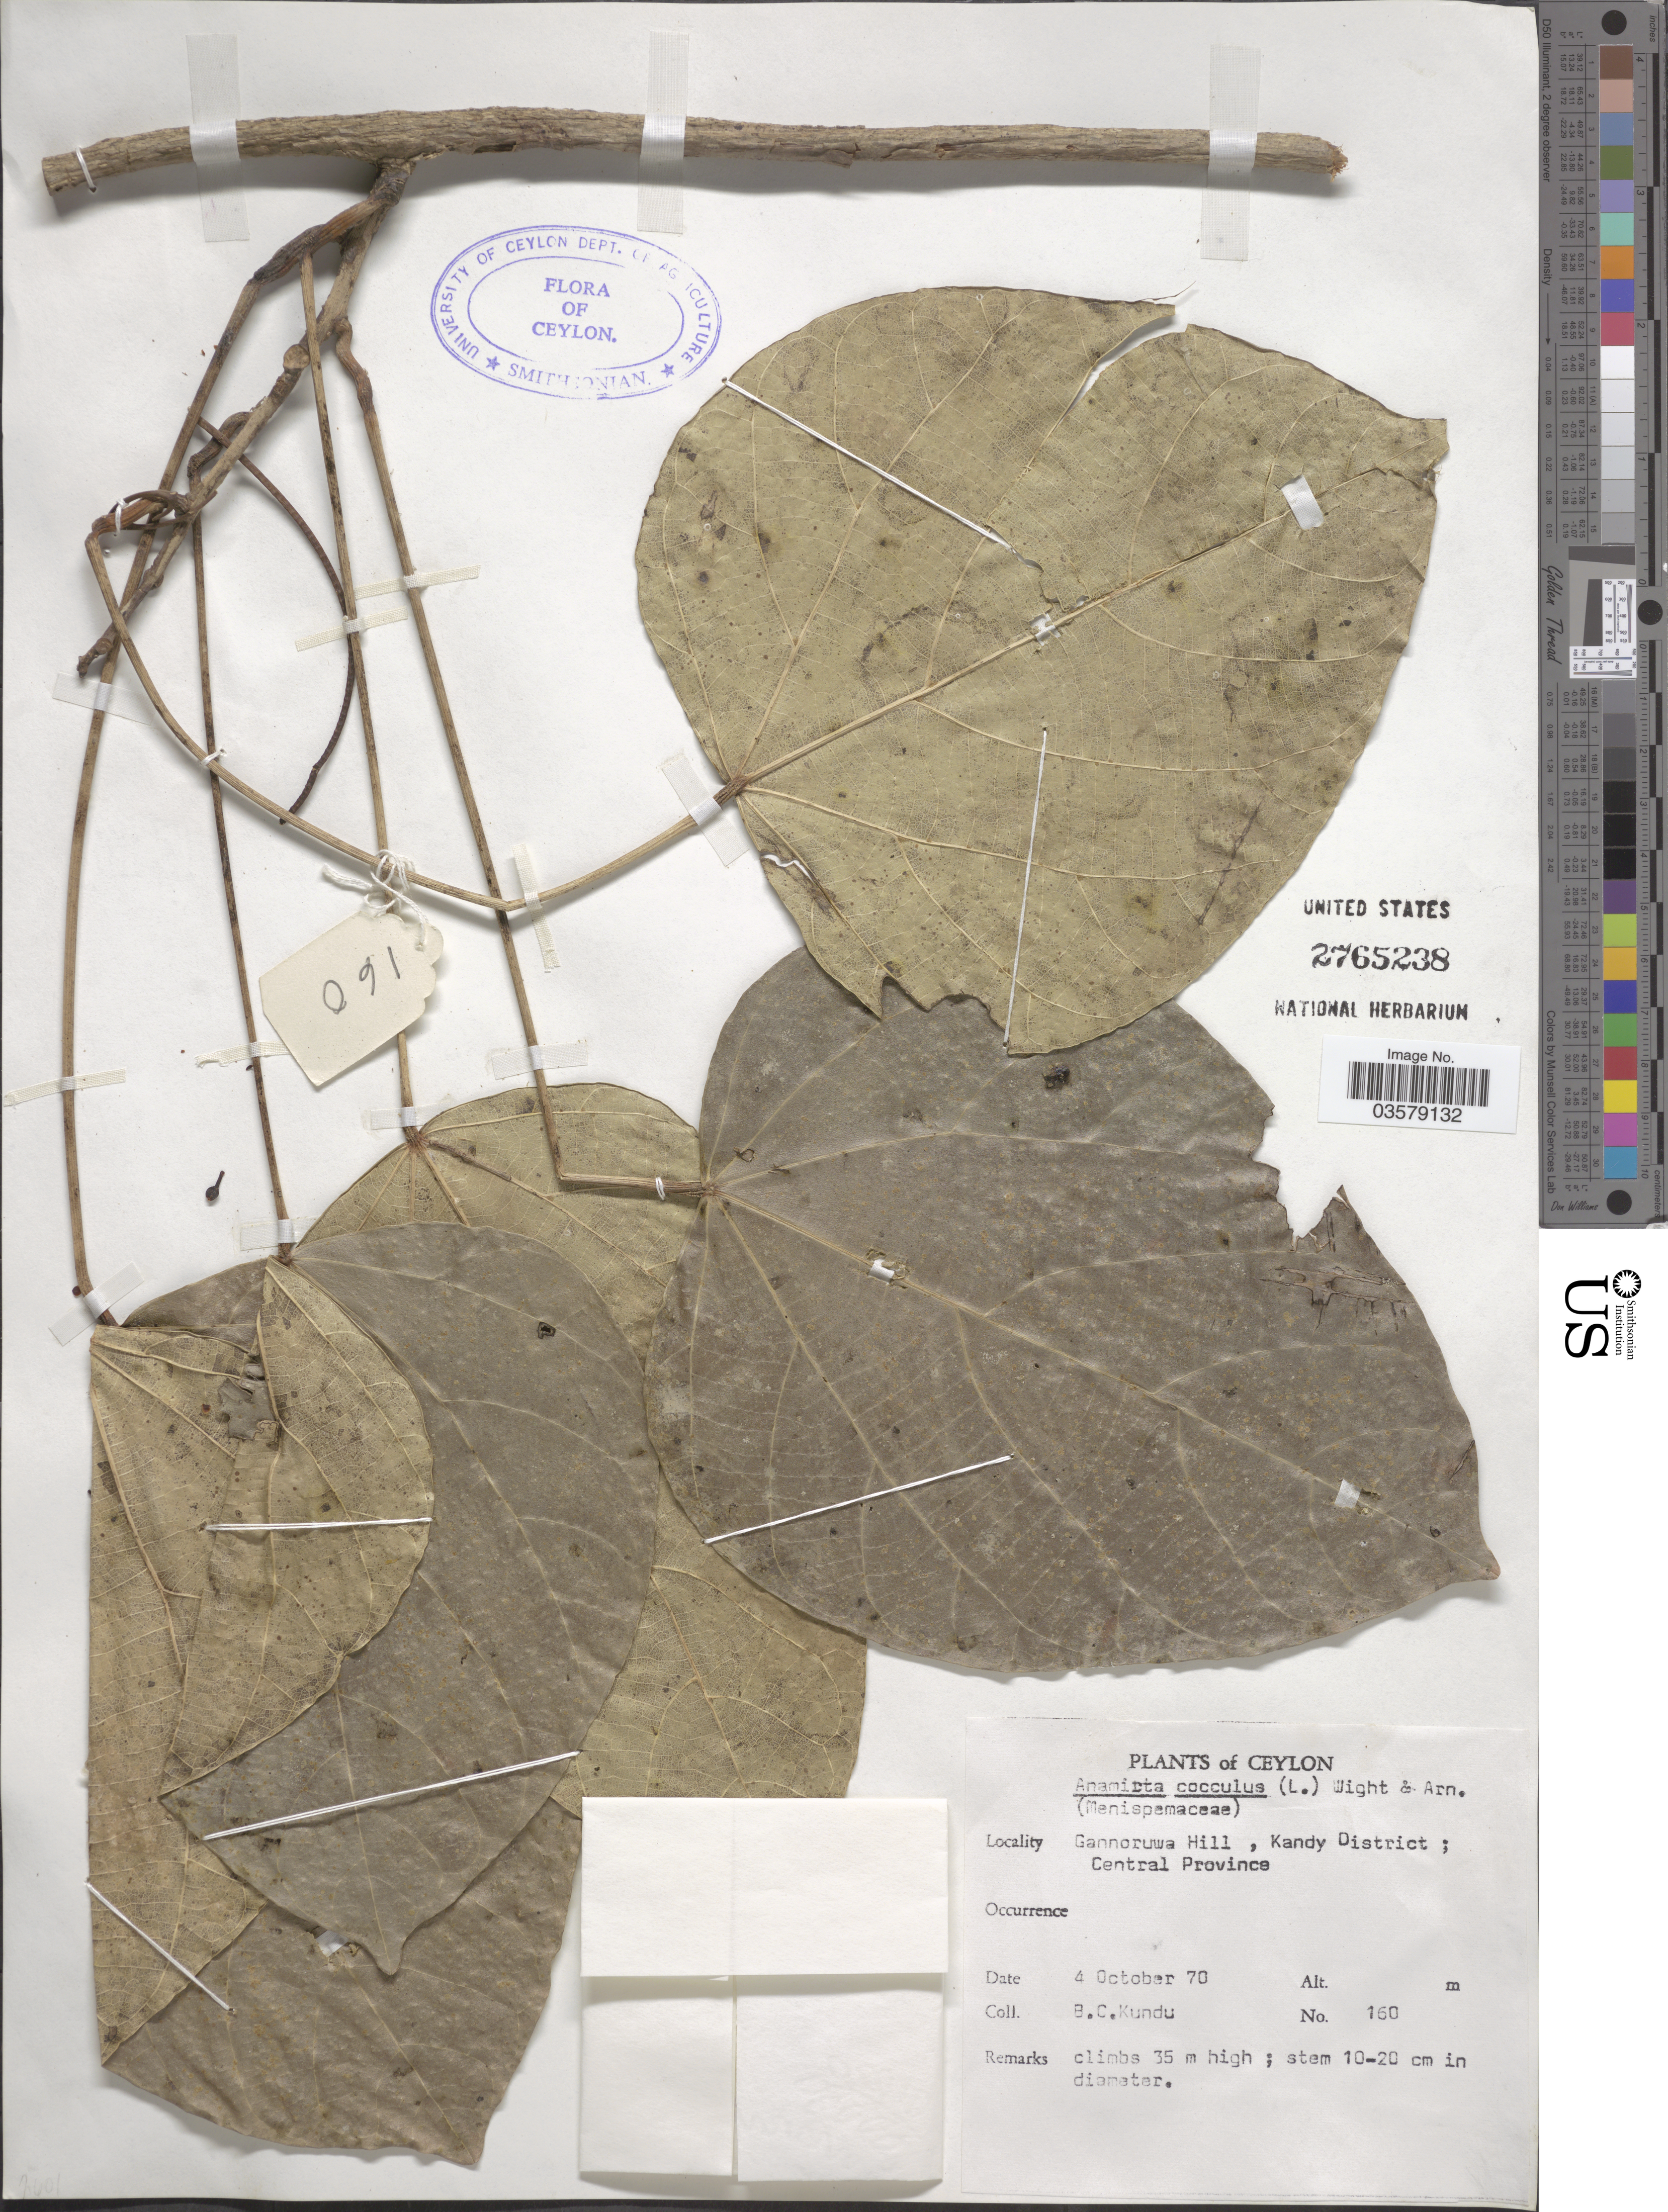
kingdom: Plantae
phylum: Tracheophyta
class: Magnoliopsida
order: Ranunculales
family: Menispermaceae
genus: Anamirta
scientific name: Anamirta cocculus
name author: (L.) Wight & Arn.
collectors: B. C. Kundu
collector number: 160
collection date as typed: Transcribed d/m/y: 4/10/70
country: Sri Lanka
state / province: Central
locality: Gannoruwa Hill, Kandy District. Ceylon.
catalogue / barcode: US 2765238